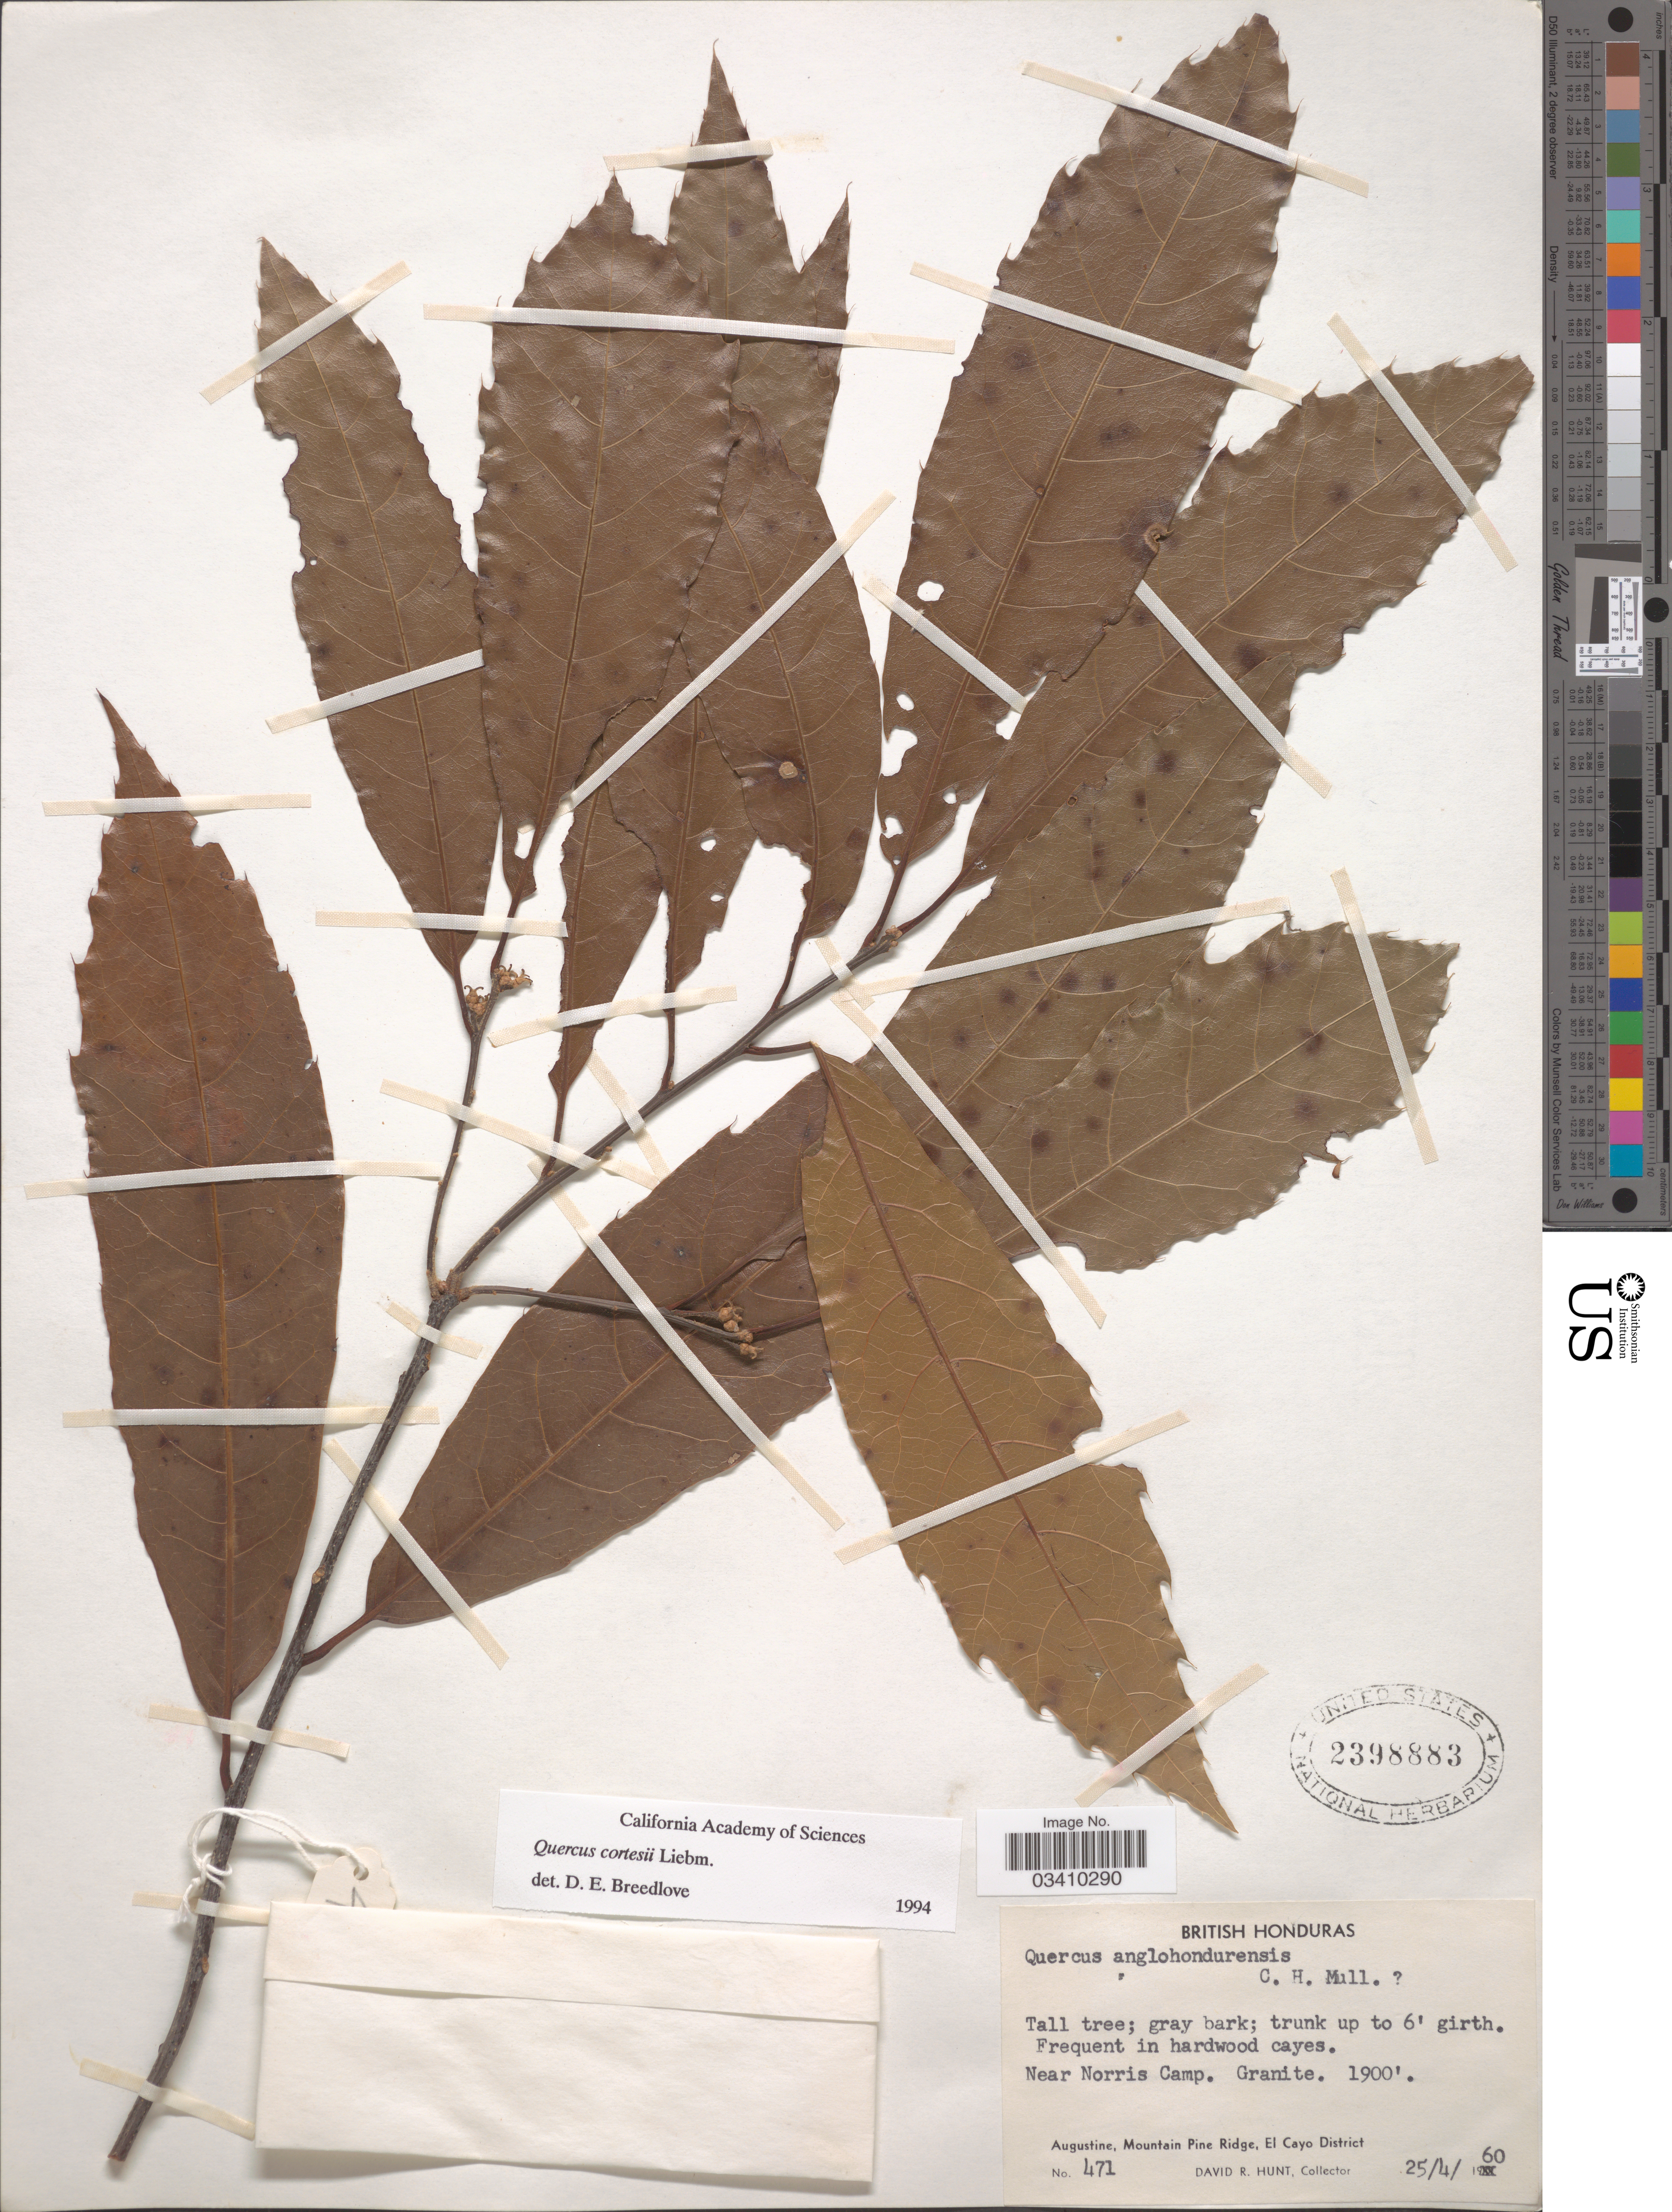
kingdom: Plantae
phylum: Tracheophyta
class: Magnoliopsida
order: Fagales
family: Fagaceae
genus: Quercus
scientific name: Quercus cortesii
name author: Liebm.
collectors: D. Hunt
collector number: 471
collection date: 1960-04-25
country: Belize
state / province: Cayo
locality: British Honduras. Near Norris Camp. Augustine, Mountain Pine Ridge, El Cayo District.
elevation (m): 579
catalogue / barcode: US 2398883